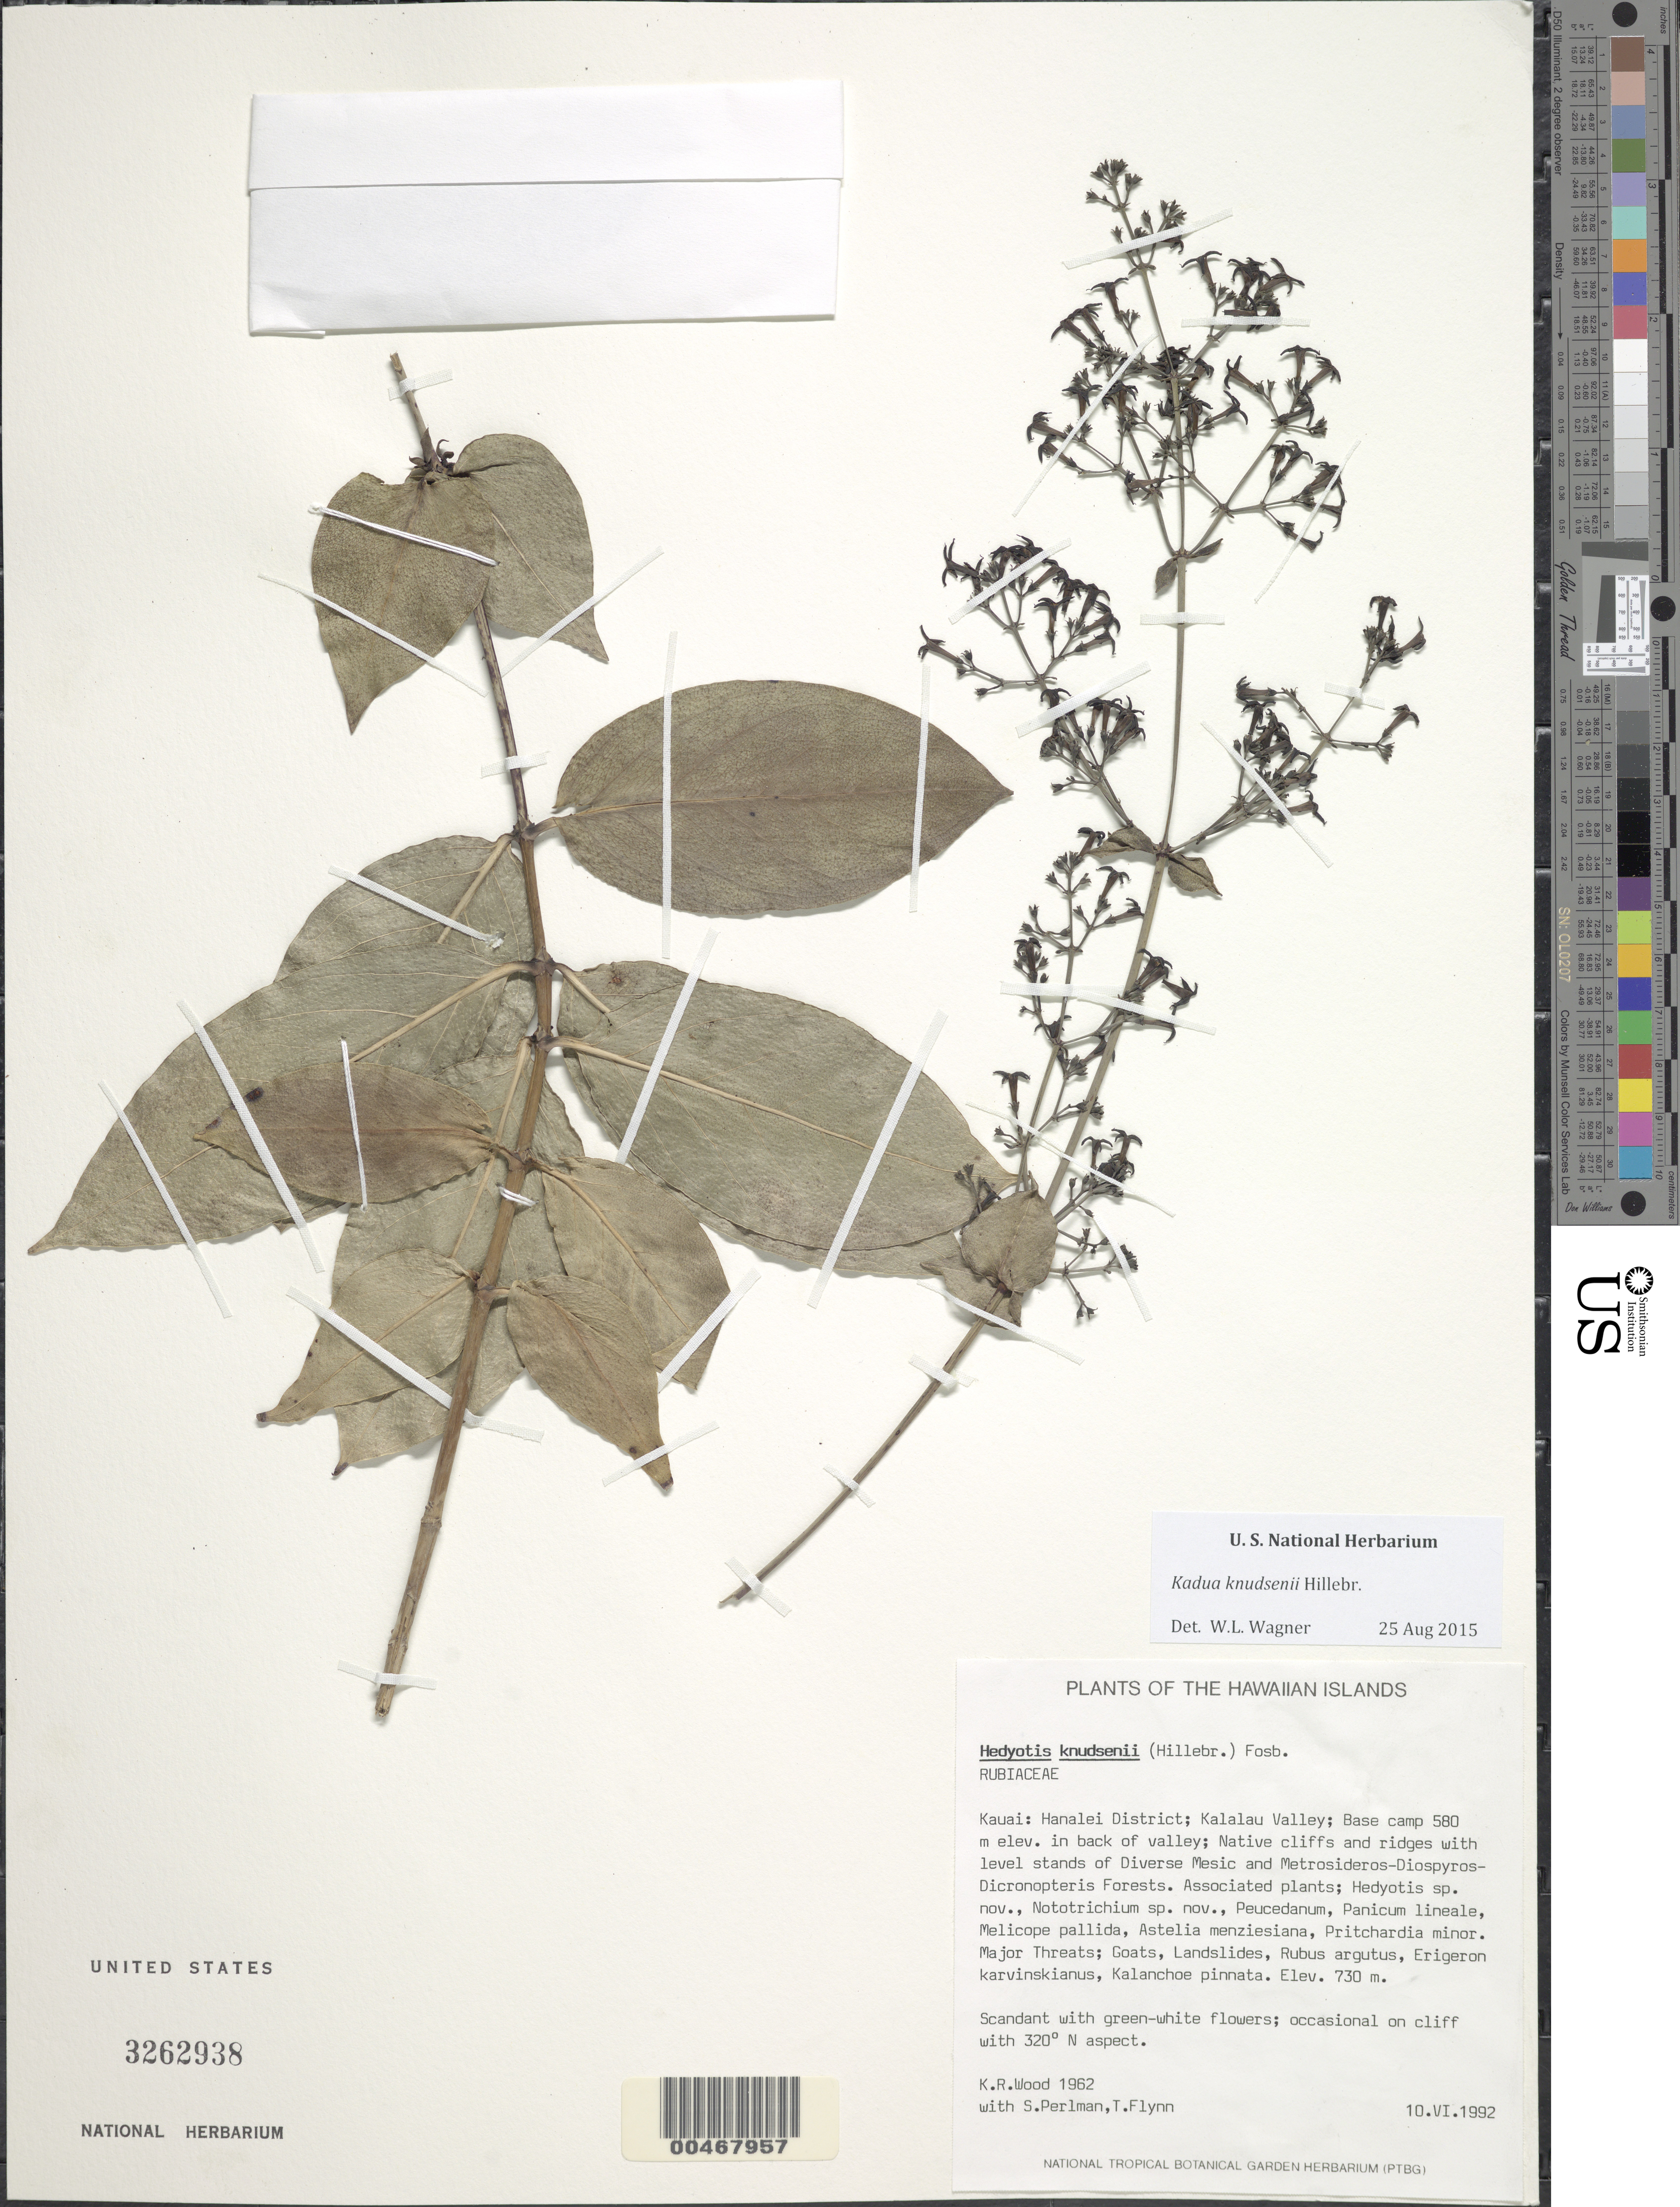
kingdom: Plantae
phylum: Tracheophyta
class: Magnoliopsida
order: Gentianales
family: Rubiaceae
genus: Kadua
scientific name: Kadua knudsenii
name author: Hillebr.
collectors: K. R. Wood, S. P. Perlman & T. W. Flynn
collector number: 1962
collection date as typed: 10 Jun 1992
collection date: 1992-06-10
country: United States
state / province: Hawaii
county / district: Kauai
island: Kaua'i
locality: Hanalei Dist., Kalalau Valley, base camp 580 m elev. in back of valley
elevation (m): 730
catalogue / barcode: US 3262938